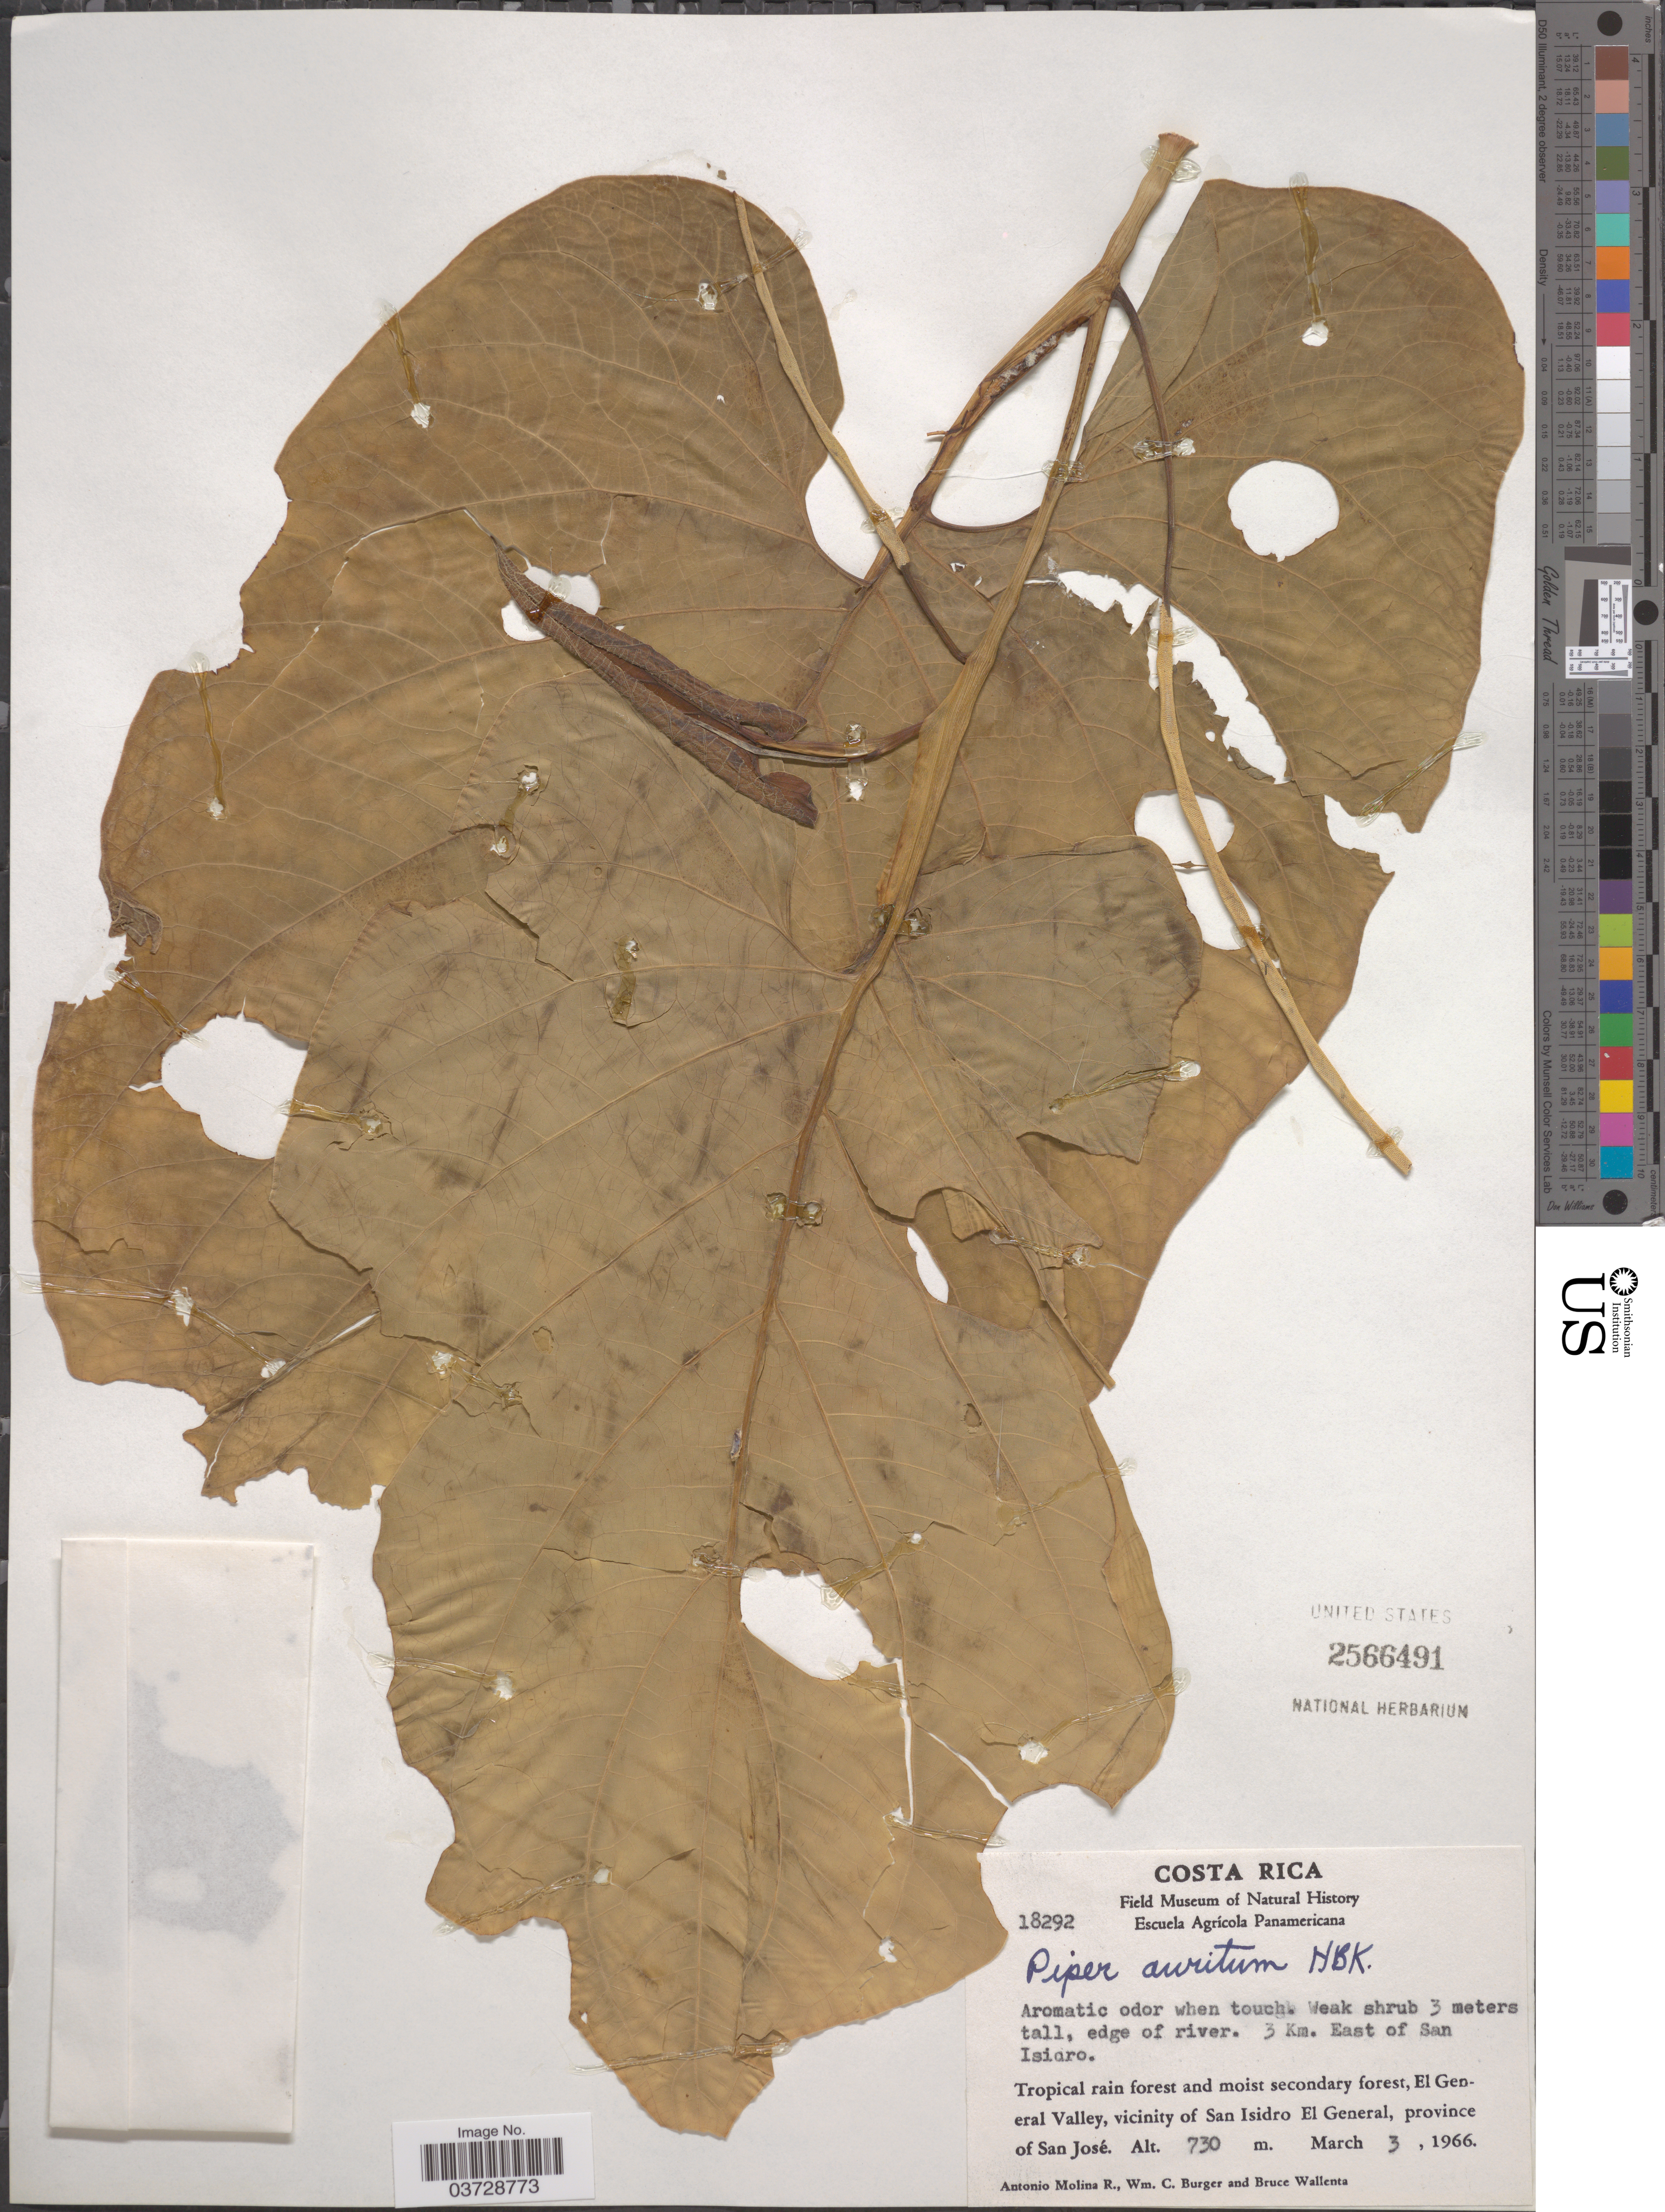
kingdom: Plantae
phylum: Tracheophyta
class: Magnoliopsida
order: Piperales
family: Piperaceae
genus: Piper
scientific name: Piper auritum var. amplifolium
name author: C. DC.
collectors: A. Molina R., W. Burger & B. Wallenta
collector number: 18292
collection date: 1966-03-03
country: Costa Rica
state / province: San José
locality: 3 Km. East of San Isidro. Tropical rain forest and moist secondary forest, El General Valley, vicinity of San Isidro El General.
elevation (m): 730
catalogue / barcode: US 2566491